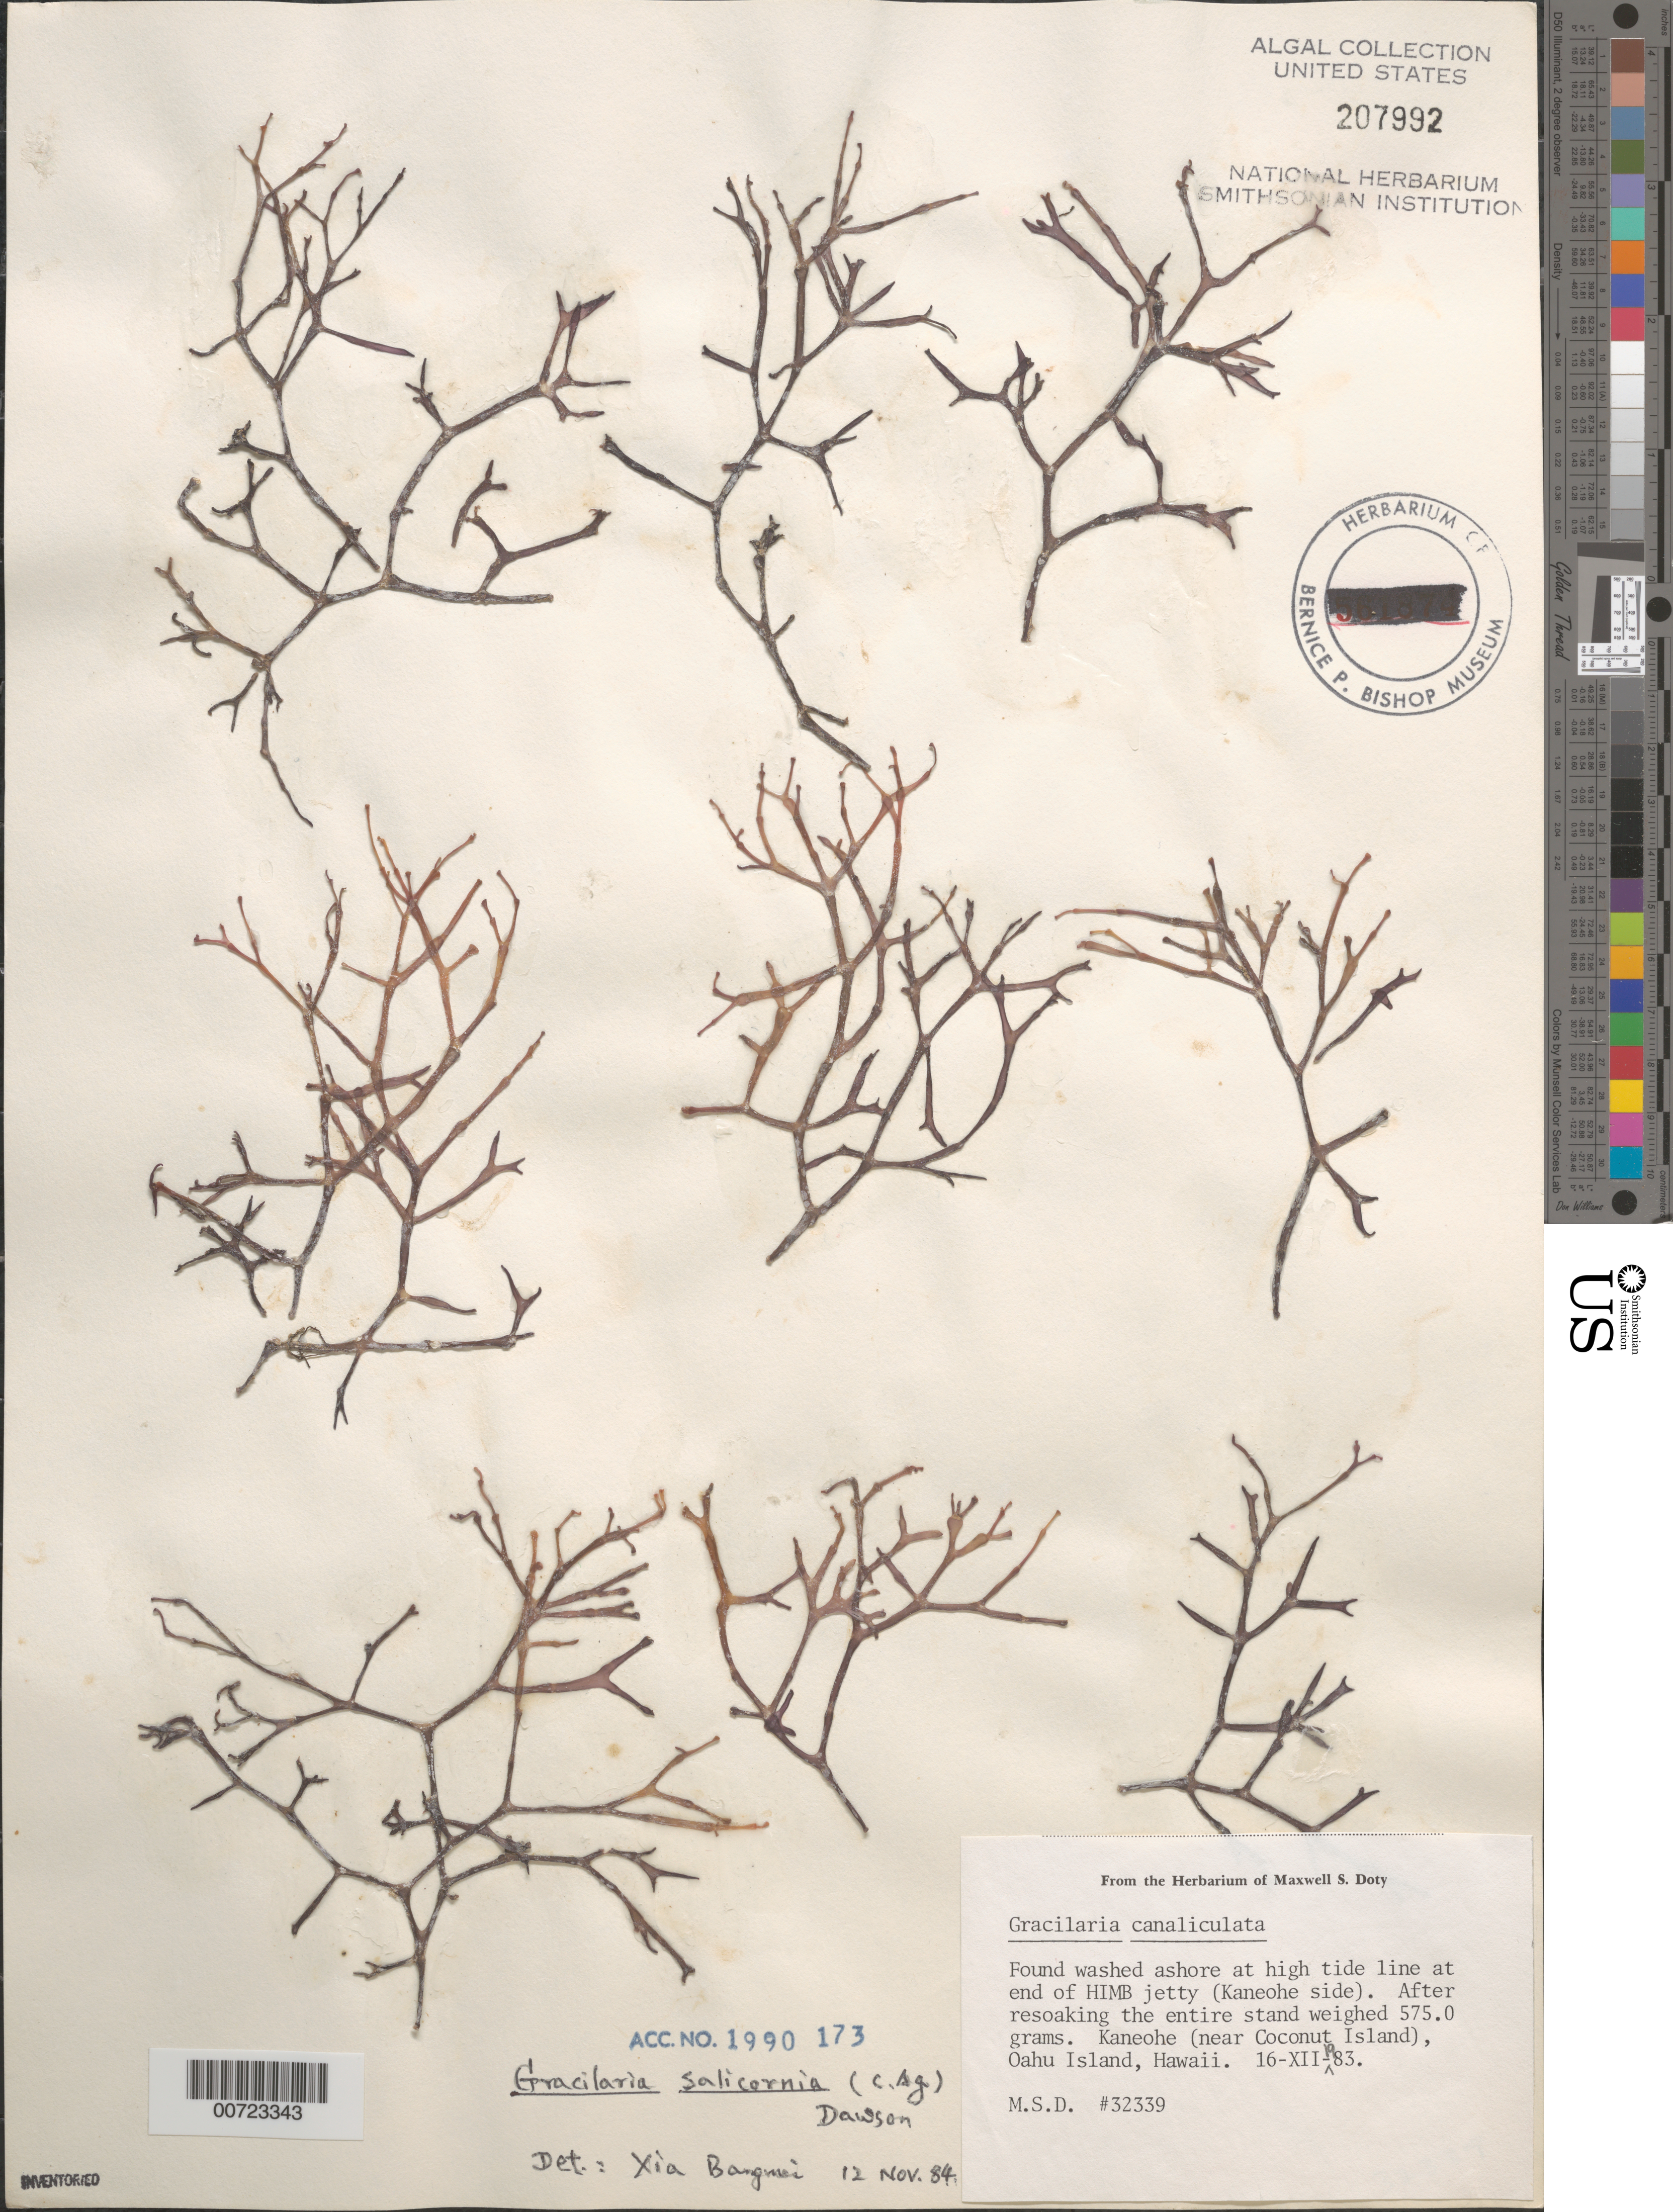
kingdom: Plantae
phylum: Rhodophyta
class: Florideophyceae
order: Gracilariales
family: Gracilariaceae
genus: Gracilaria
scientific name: Gracilaria salicornia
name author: (C. Agardh) E.Y. Dawson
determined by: Xia, B. M.; Abbott, I. A.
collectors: M. S.Doty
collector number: MSD 339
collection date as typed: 16 Dec 1983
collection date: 1983-12-16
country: United States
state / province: Hawaii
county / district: Honolulu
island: Oahu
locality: Kaneohe near Coconut Island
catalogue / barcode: US 207992